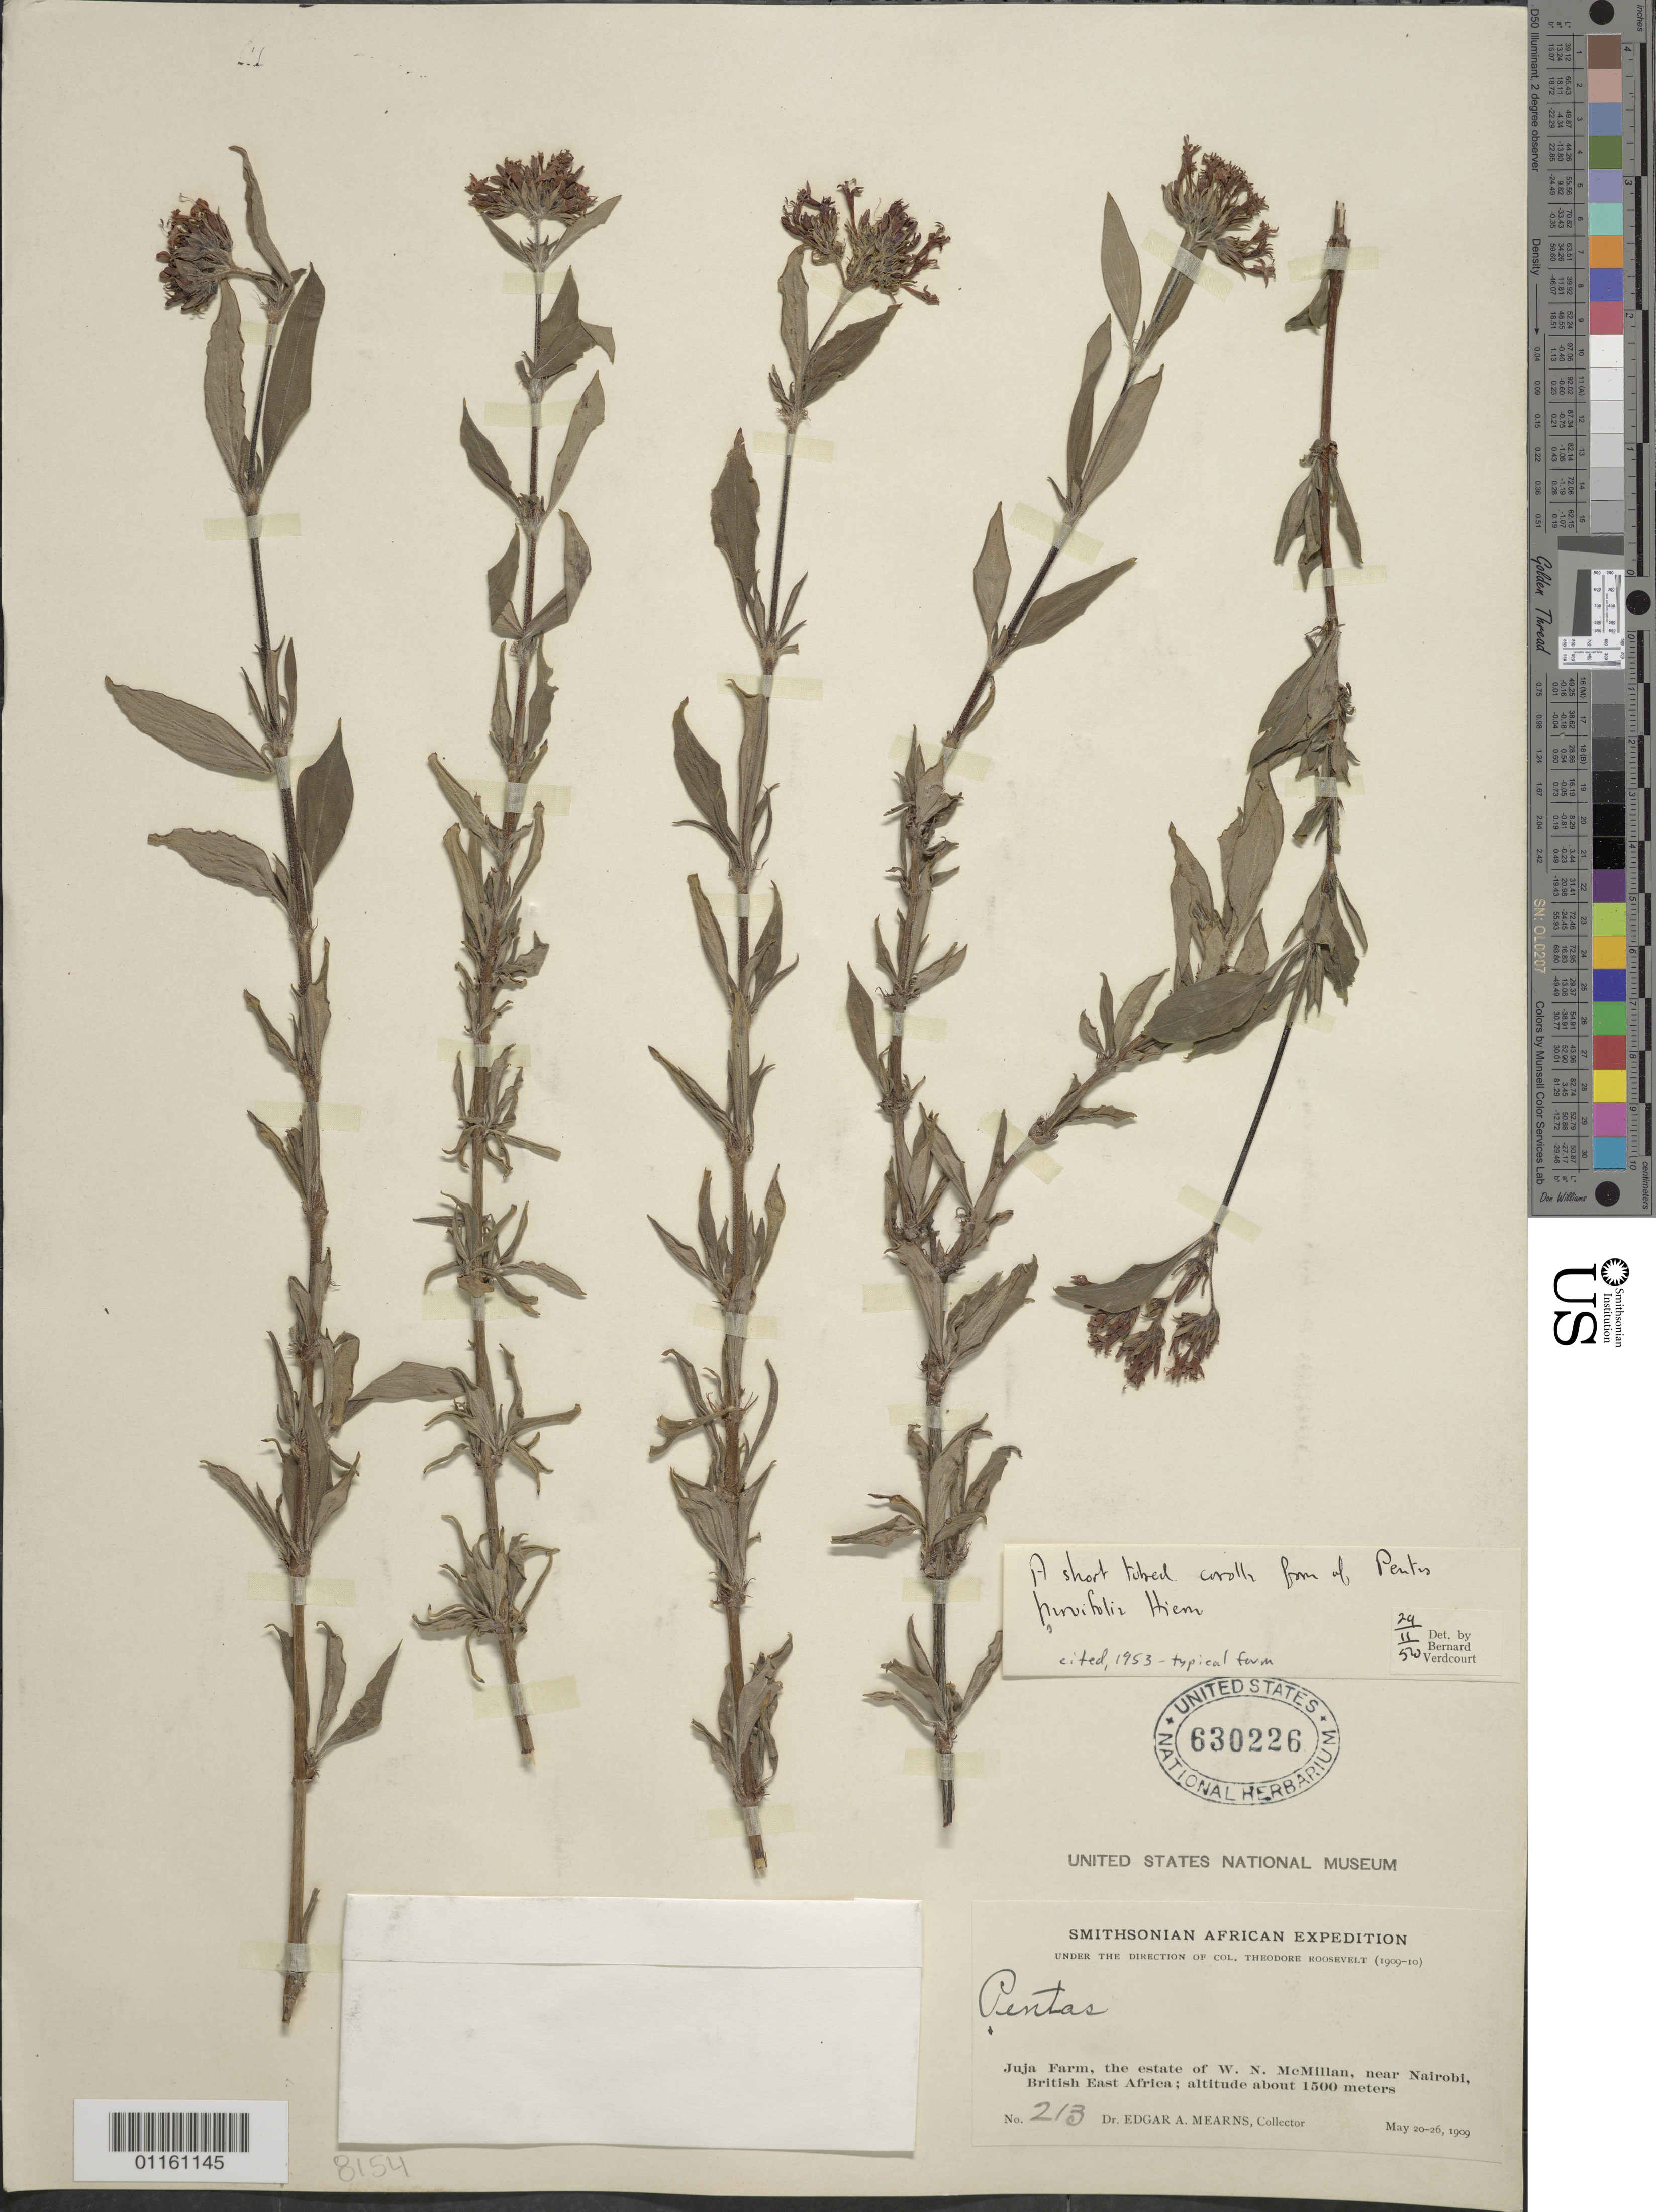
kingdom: Plantae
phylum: Tracheophyta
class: Magnoliopsida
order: Gentianales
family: Rubiaceae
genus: Pentas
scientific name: Pentas parvifolia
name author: Hiern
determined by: Verdcourt, B.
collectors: E. A. Mearns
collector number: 213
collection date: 1909-05-20/1909-05-26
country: Kenya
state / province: Nairobi Area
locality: Juja Farm, the estate of W. N. McMillan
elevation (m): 1500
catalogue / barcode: US 630226